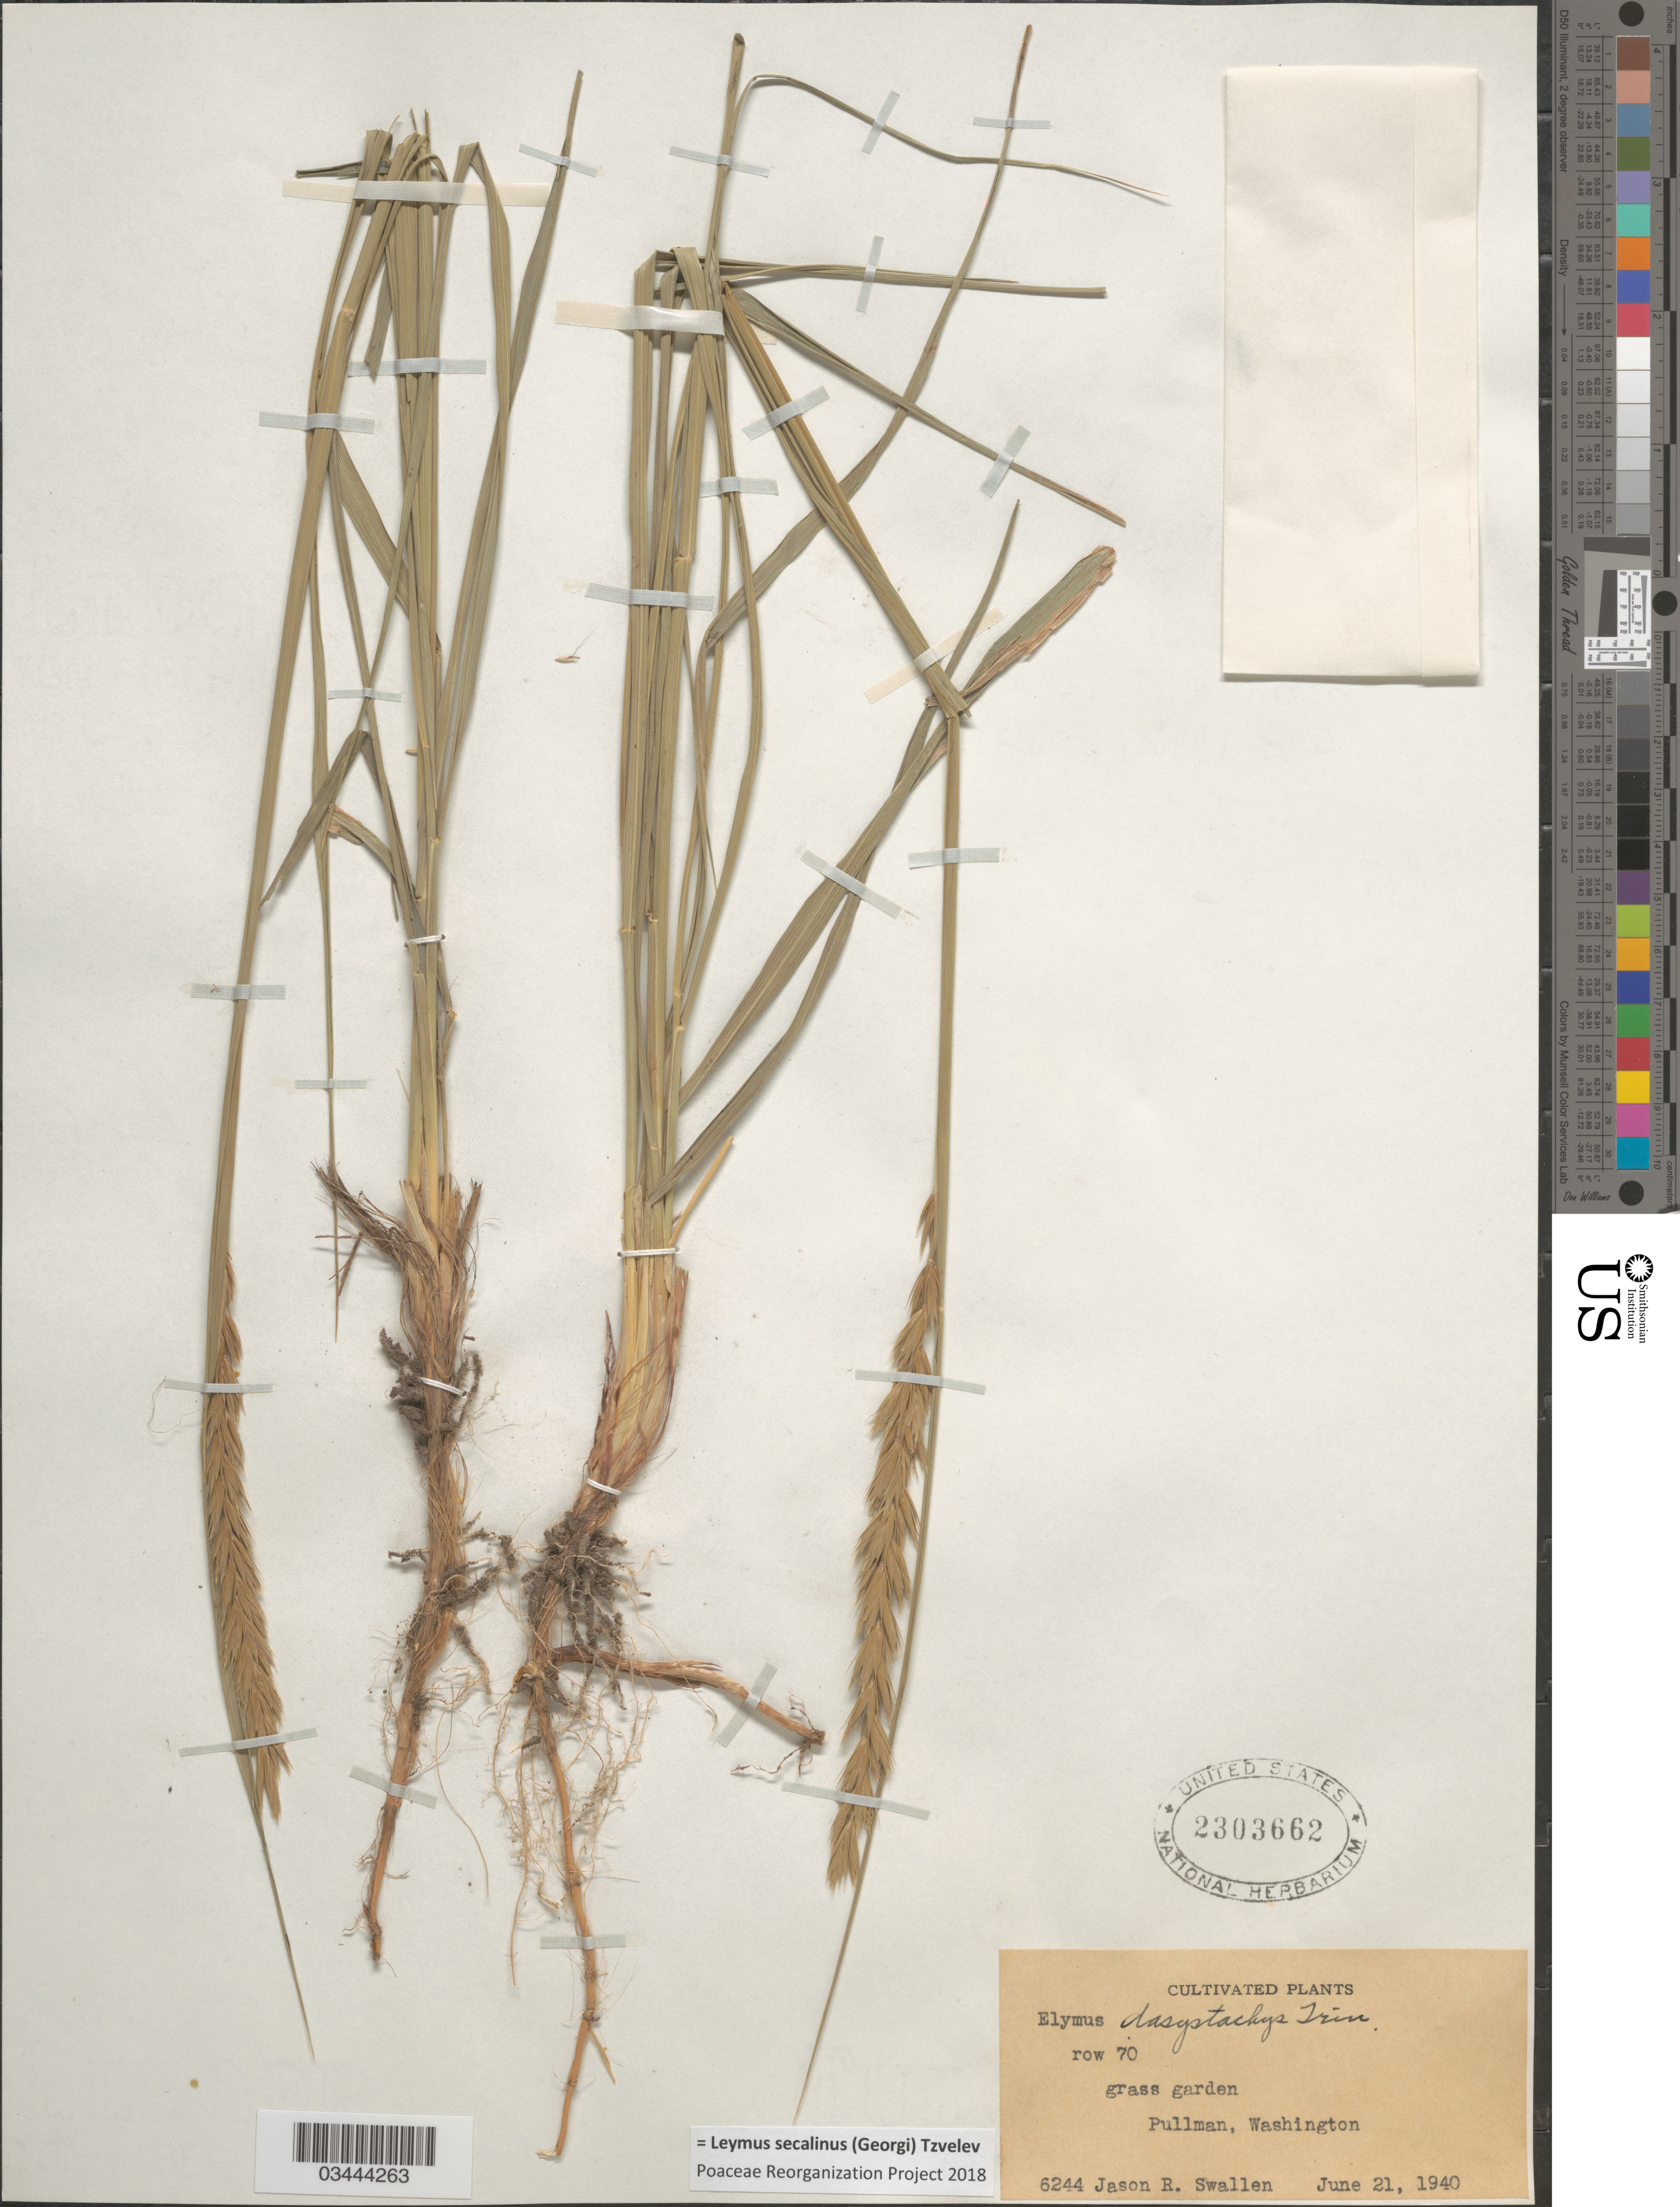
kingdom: Plantae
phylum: Tracheophyta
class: Liliopsida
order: Poales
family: Poaceae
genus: Leymus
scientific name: Leymus secalinus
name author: (Georgi) Tzvelev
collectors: J. R. Swallen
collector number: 6244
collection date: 1940-06-21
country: United States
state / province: Washington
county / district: Whitman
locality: Row 70. Grass garden. Pullman.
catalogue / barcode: US 2303662